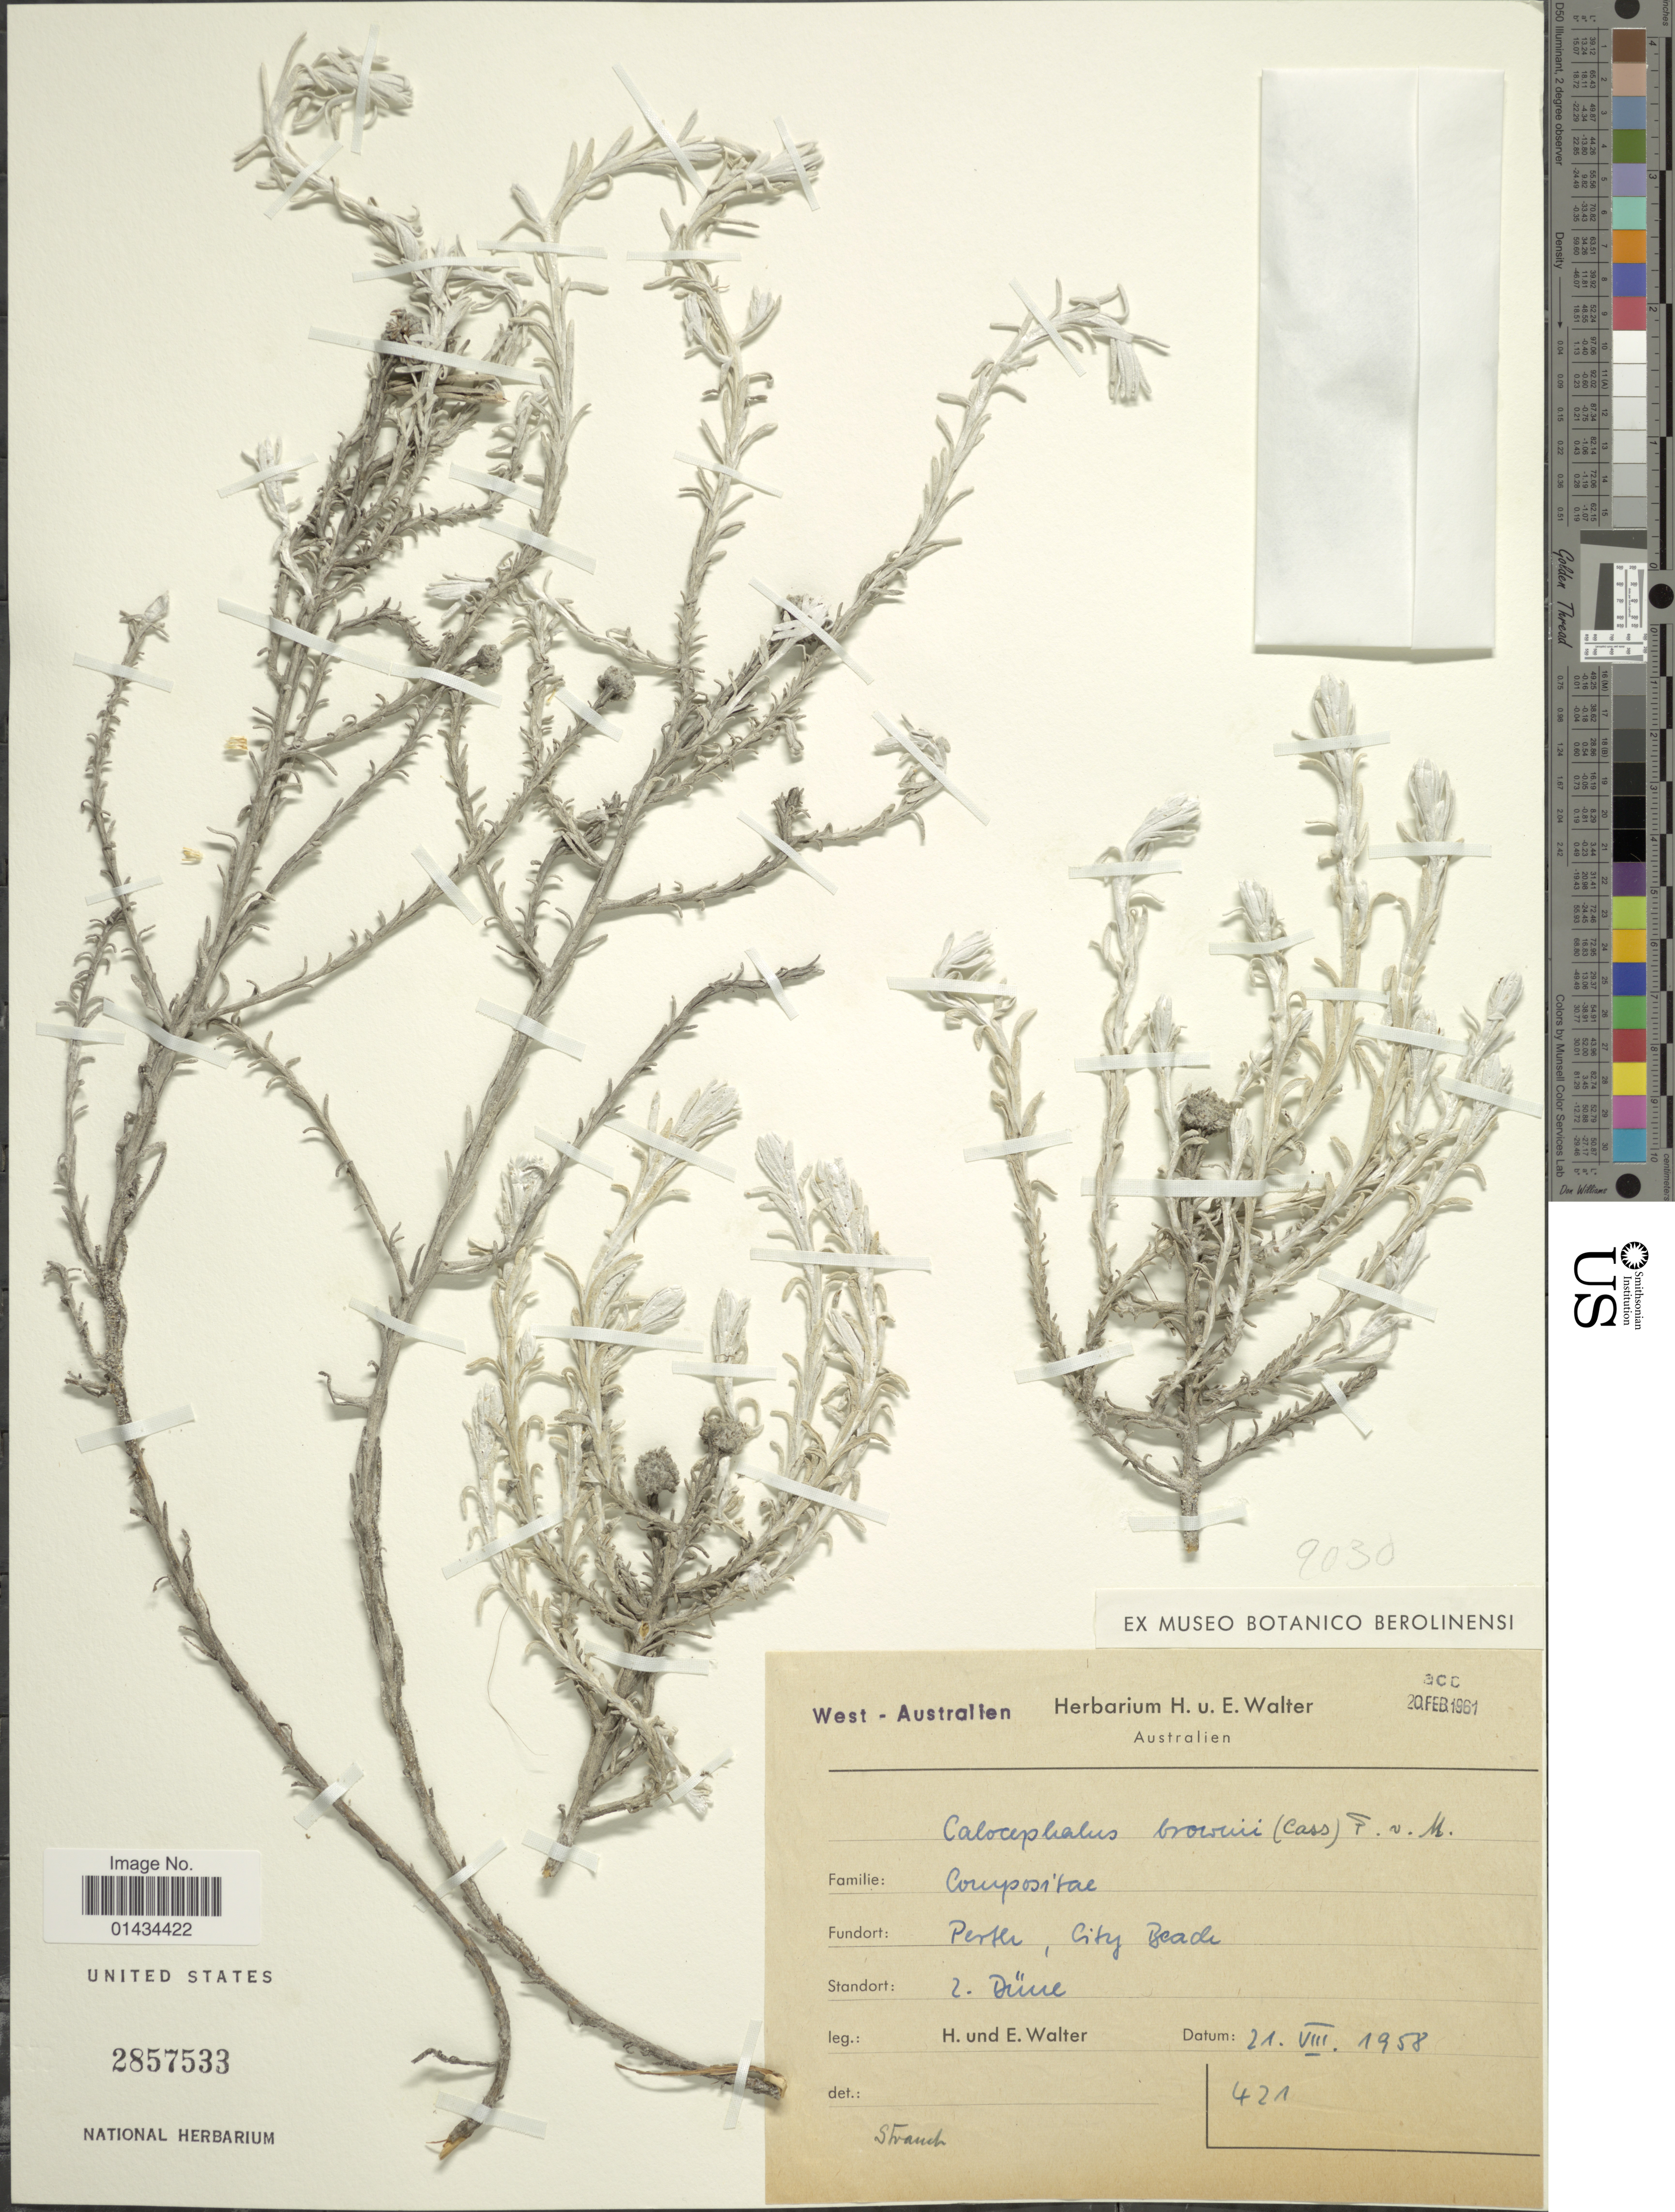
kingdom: Plantae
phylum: Tracheophyta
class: Magnoliopsida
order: Asterales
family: Asteraceae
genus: Calocephalus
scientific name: Calocephalus brownii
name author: (Cass.) F. Muell.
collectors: H. P. H. Walter & E. Walter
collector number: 421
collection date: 1958-08-21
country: Australia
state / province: Western Australia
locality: Perth, City Beach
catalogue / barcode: US 2857533